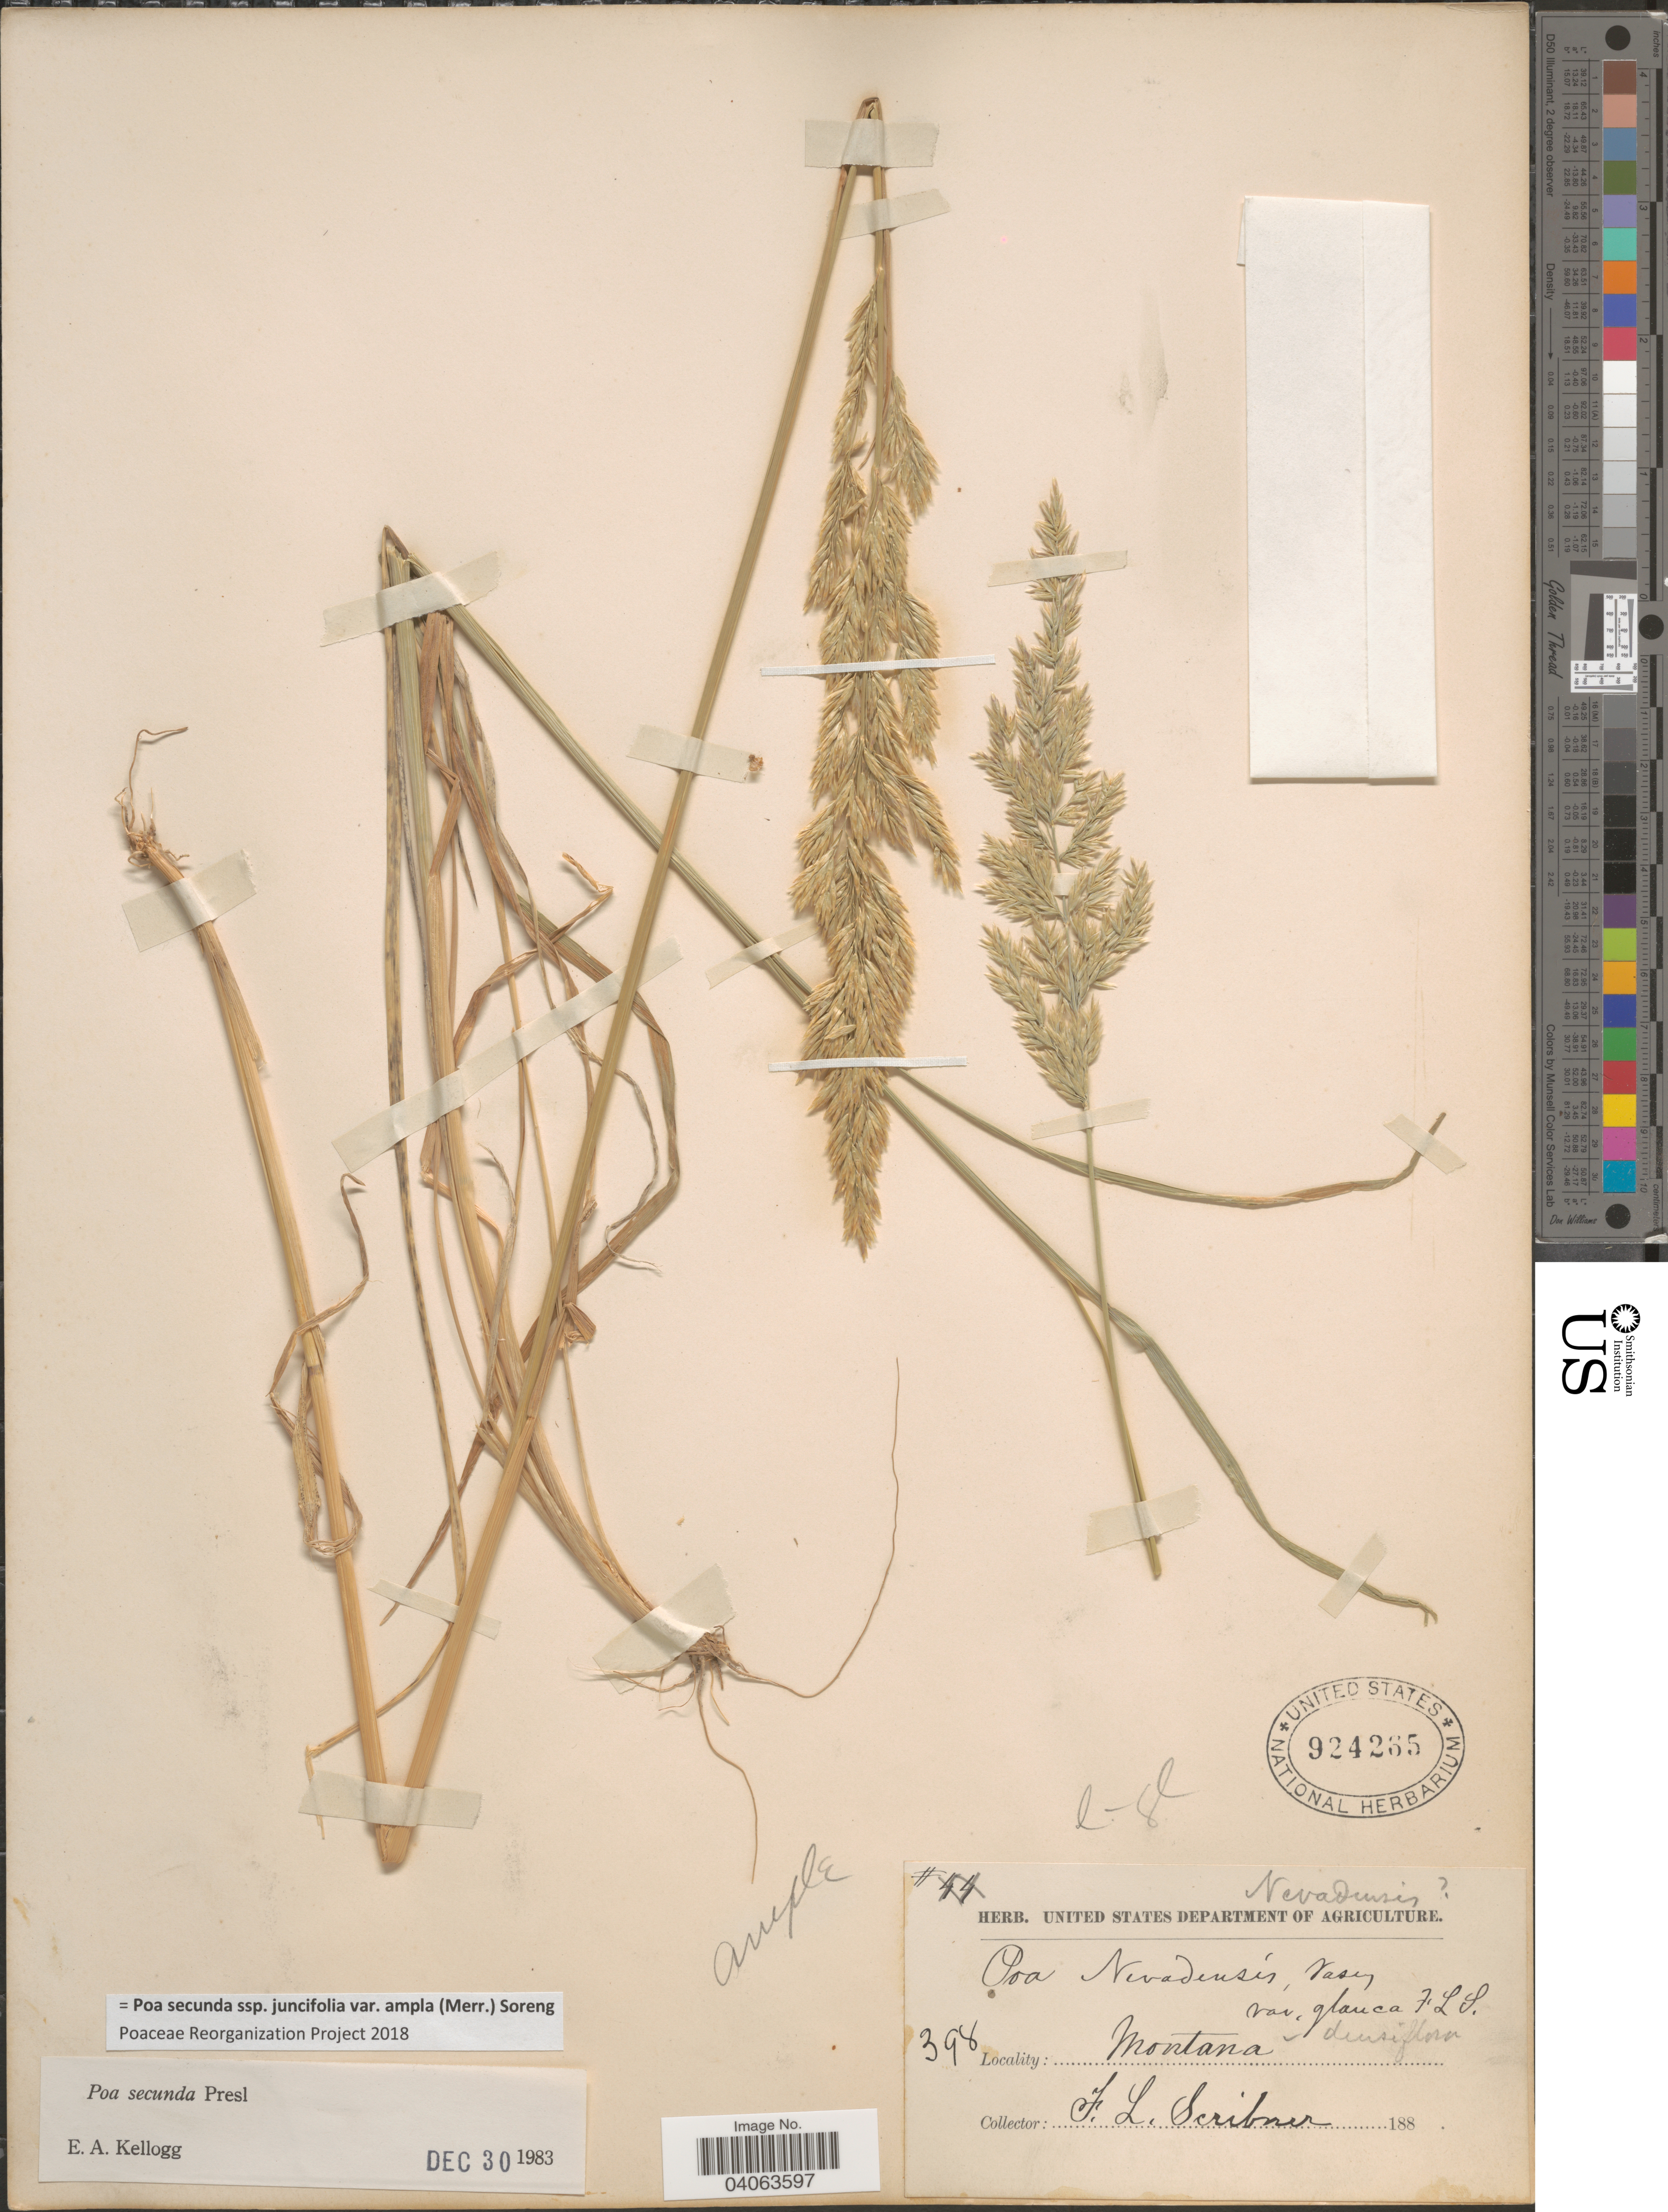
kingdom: Plantae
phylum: Tracheophyta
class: Liliopsida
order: Poales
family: Poaceae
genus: Poa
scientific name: Poa secunda subsp. juncifolia var. ampla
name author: (Merr.) Soreng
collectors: F. L. Scribner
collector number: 398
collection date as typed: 188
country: United States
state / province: Montana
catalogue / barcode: US 924265